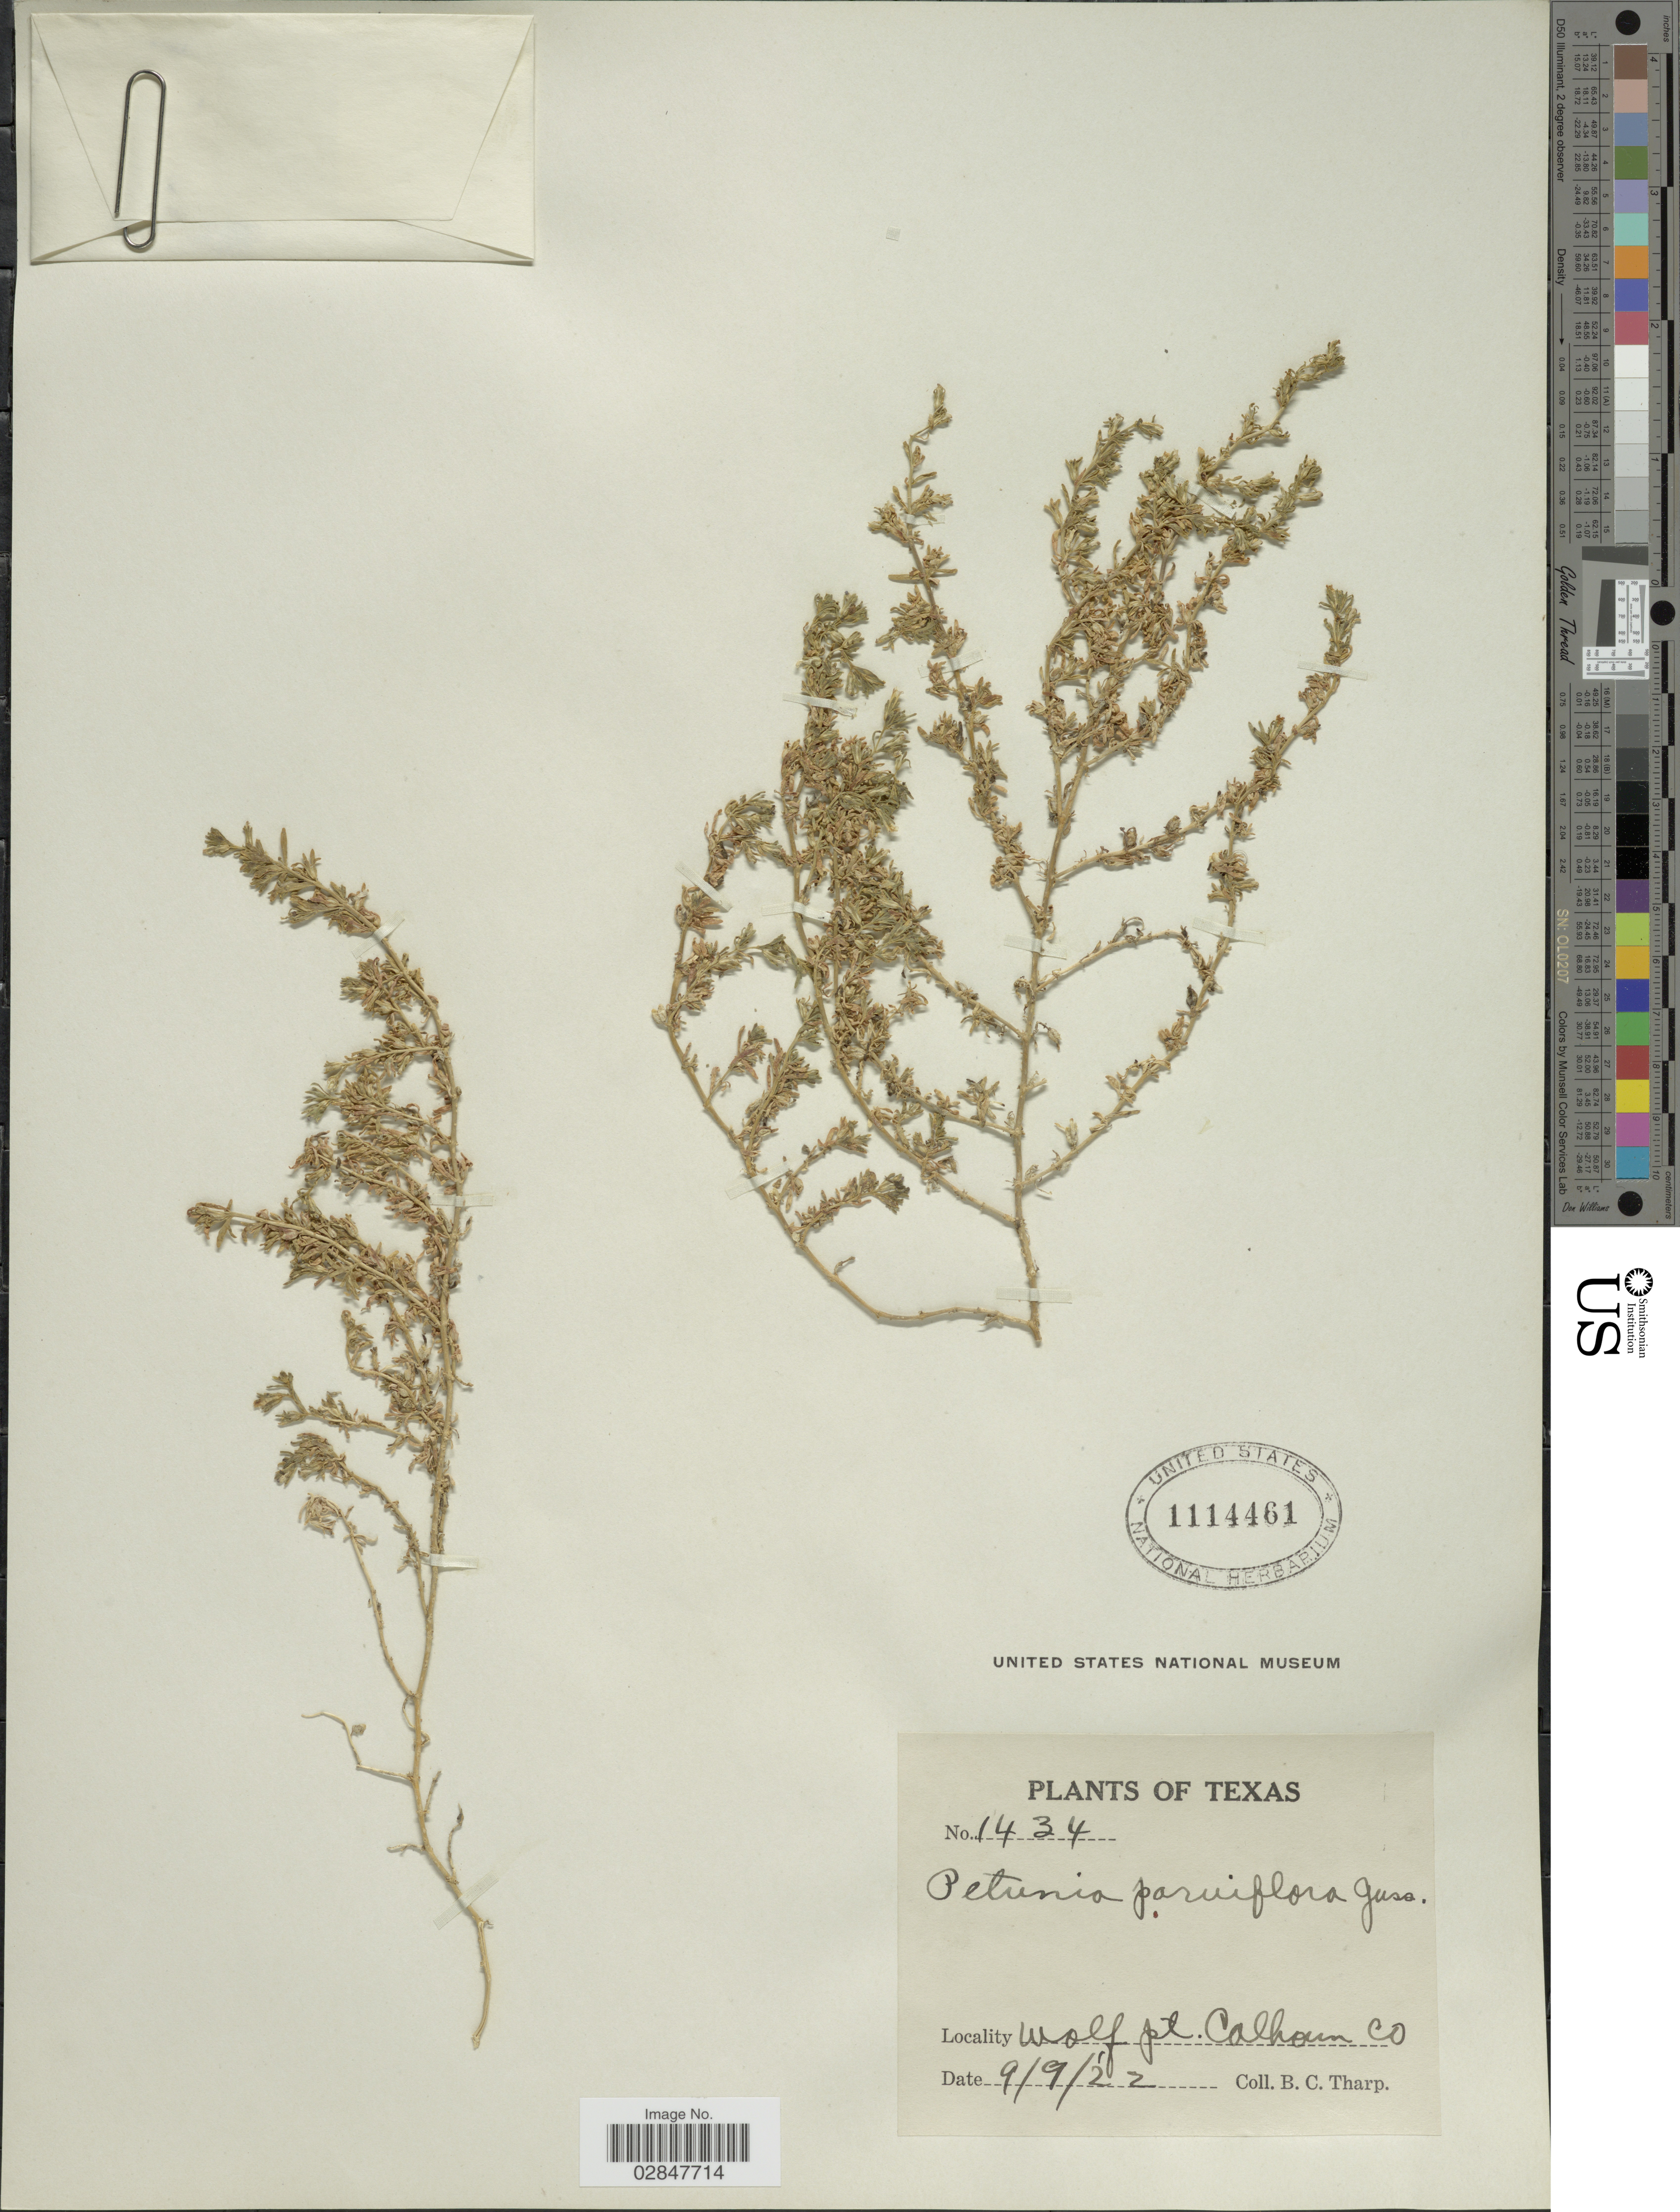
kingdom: Plantae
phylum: Tracheophyta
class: Magnoliopsida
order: Solanales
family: Solanaceae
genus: Petunia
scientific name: Petunia parviflora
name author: Juss.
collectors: B. C. Tharp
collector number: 1434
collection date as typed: Transcribed d/m/y: 9/9/22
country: United States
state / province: Texas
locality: Wolf pt. Calhoun Co.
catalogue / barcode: US 1114461